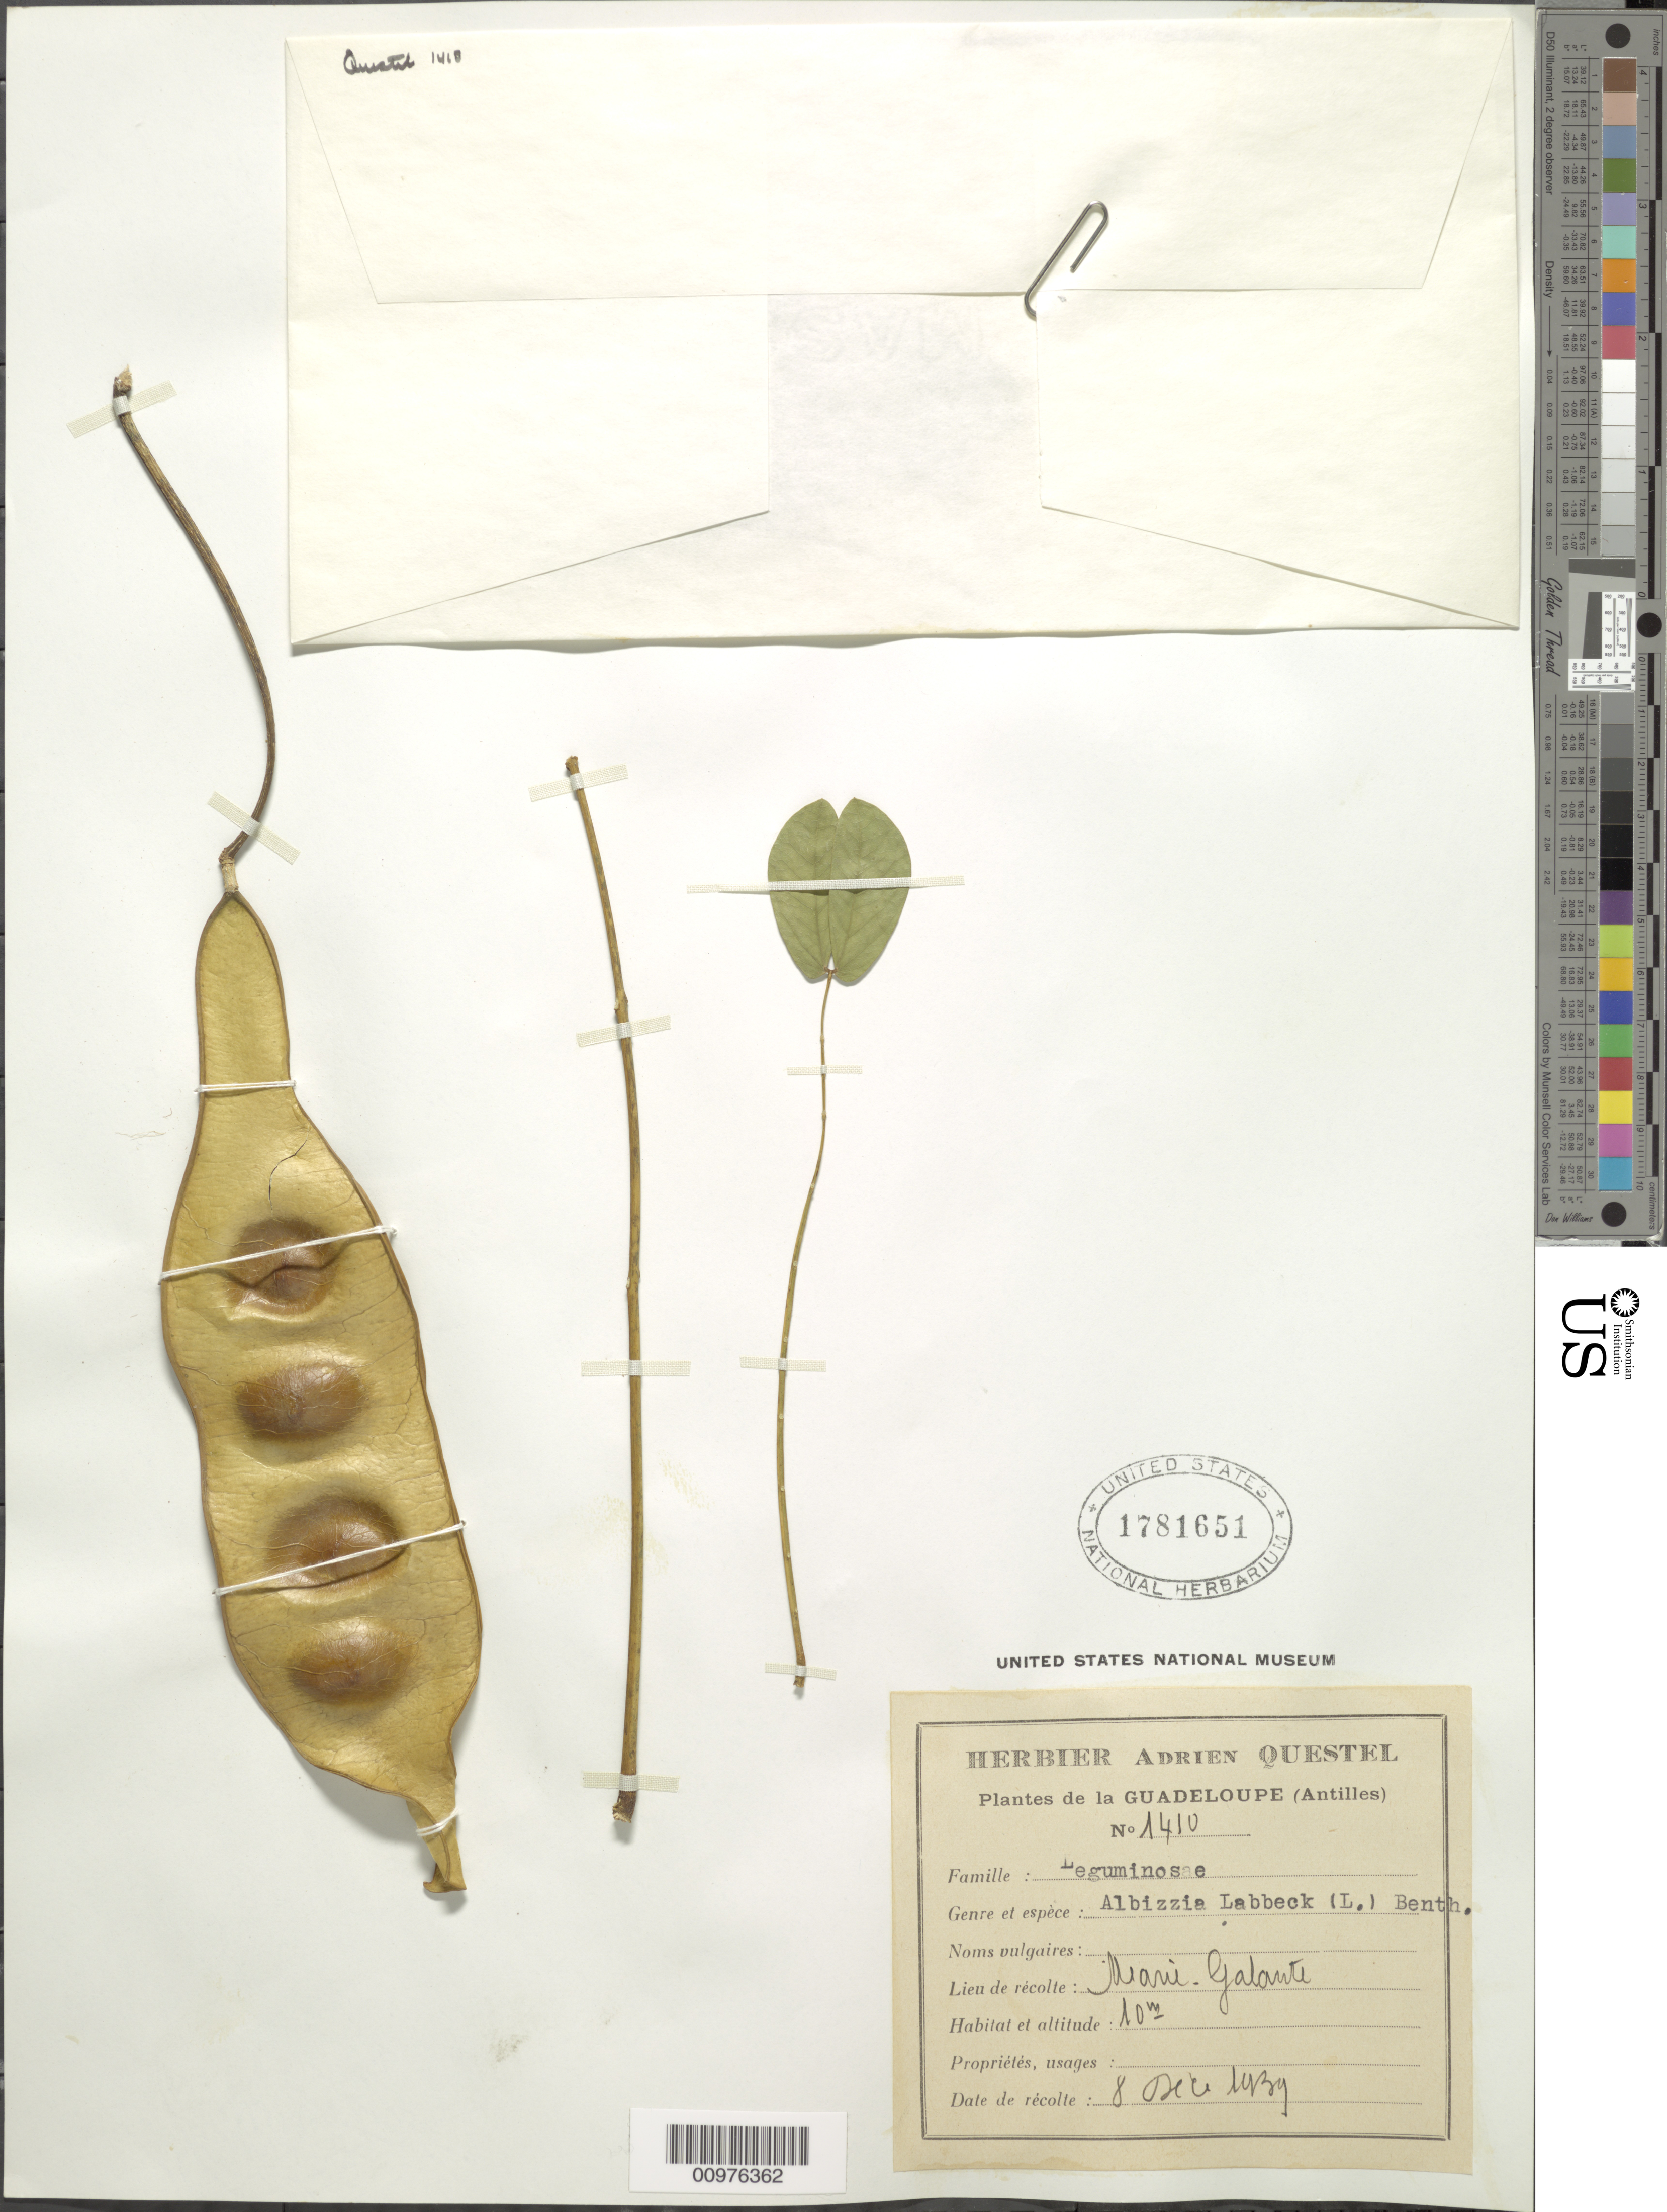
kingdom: Plantae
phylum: Tracheophyta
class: Magnoliopsida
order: Fabales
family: Fabaceae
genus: Albizia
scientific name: Albizia lebbeck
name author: (L.) Benth.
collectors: A. Questel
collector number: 1410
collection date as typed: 08 Dec 1939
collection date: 1939-12-08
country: Guadeloupe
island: Marie Galante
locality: Miani Galante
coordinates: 0 N, 0 E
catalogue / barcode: US 1781651